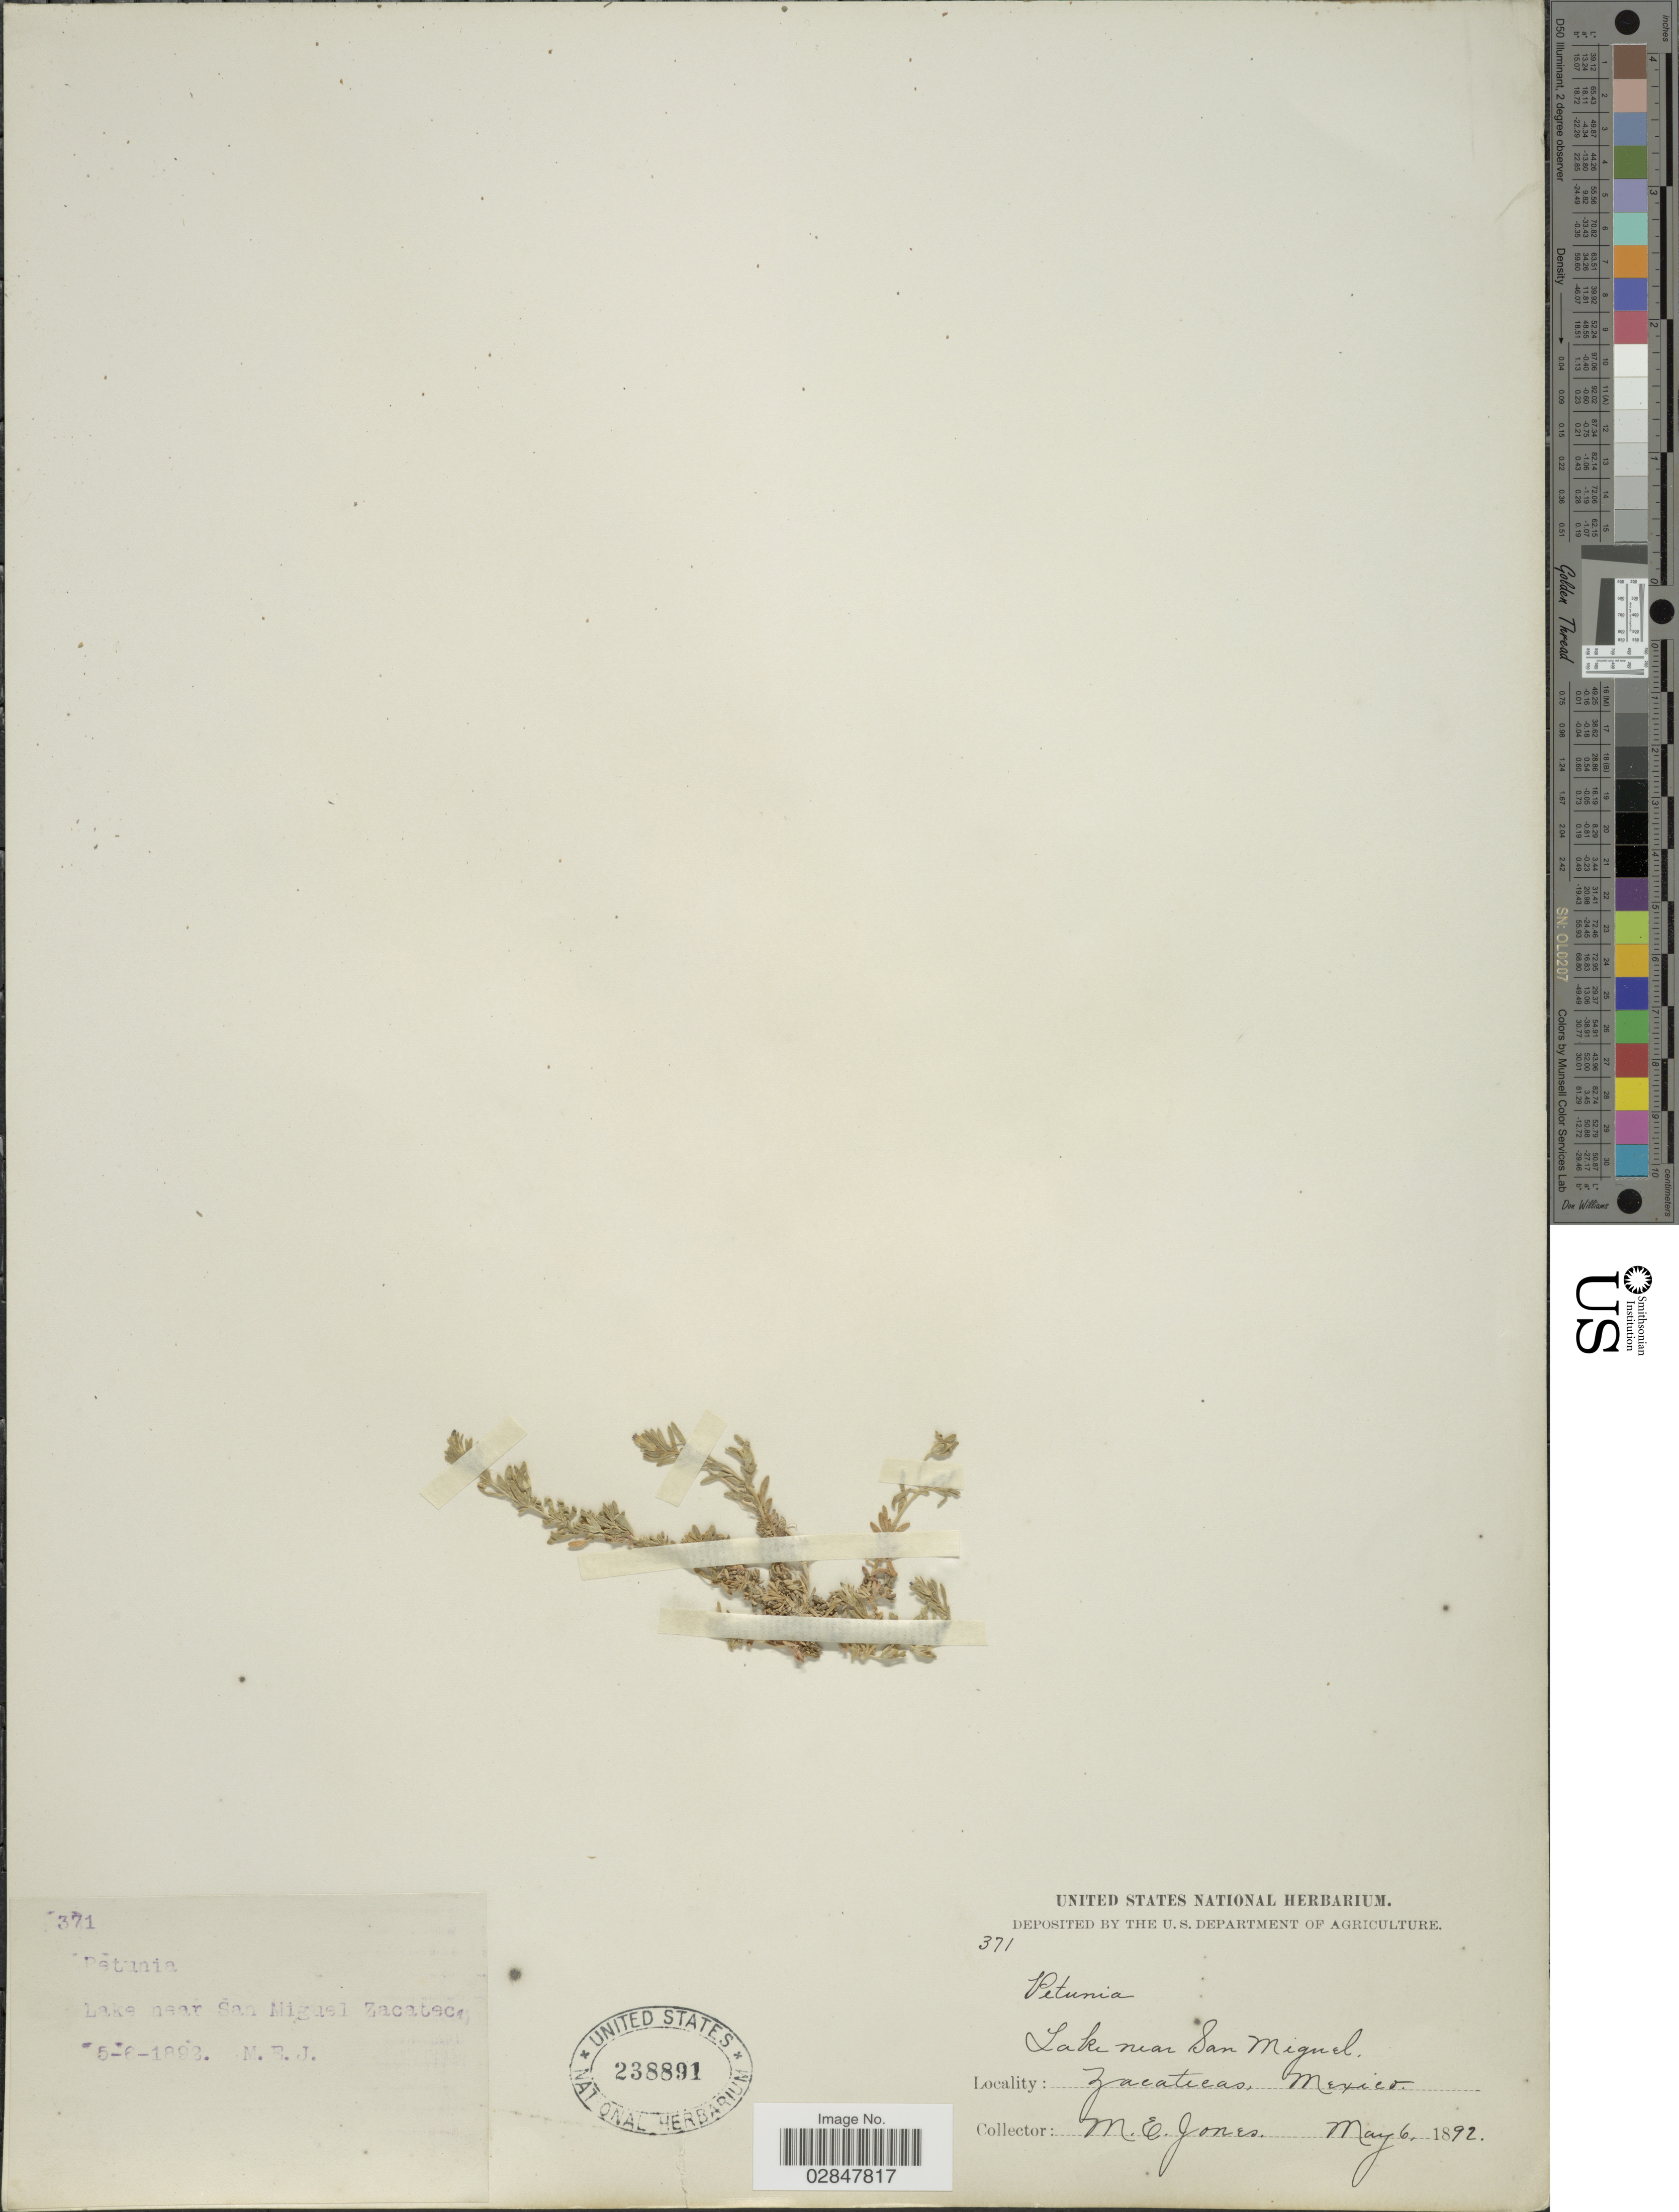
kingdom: Plantae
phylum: Tracheophyta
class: Magnoliopsida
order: Solanales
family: Solanaceae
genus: Petunia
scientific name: Petunia parviflora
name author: Juss.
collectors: M. E. Jones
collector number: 371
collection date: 1892-05-06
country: Mexico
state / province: Zacatecas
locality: Lake near San Miguel.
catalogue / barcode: US 238891